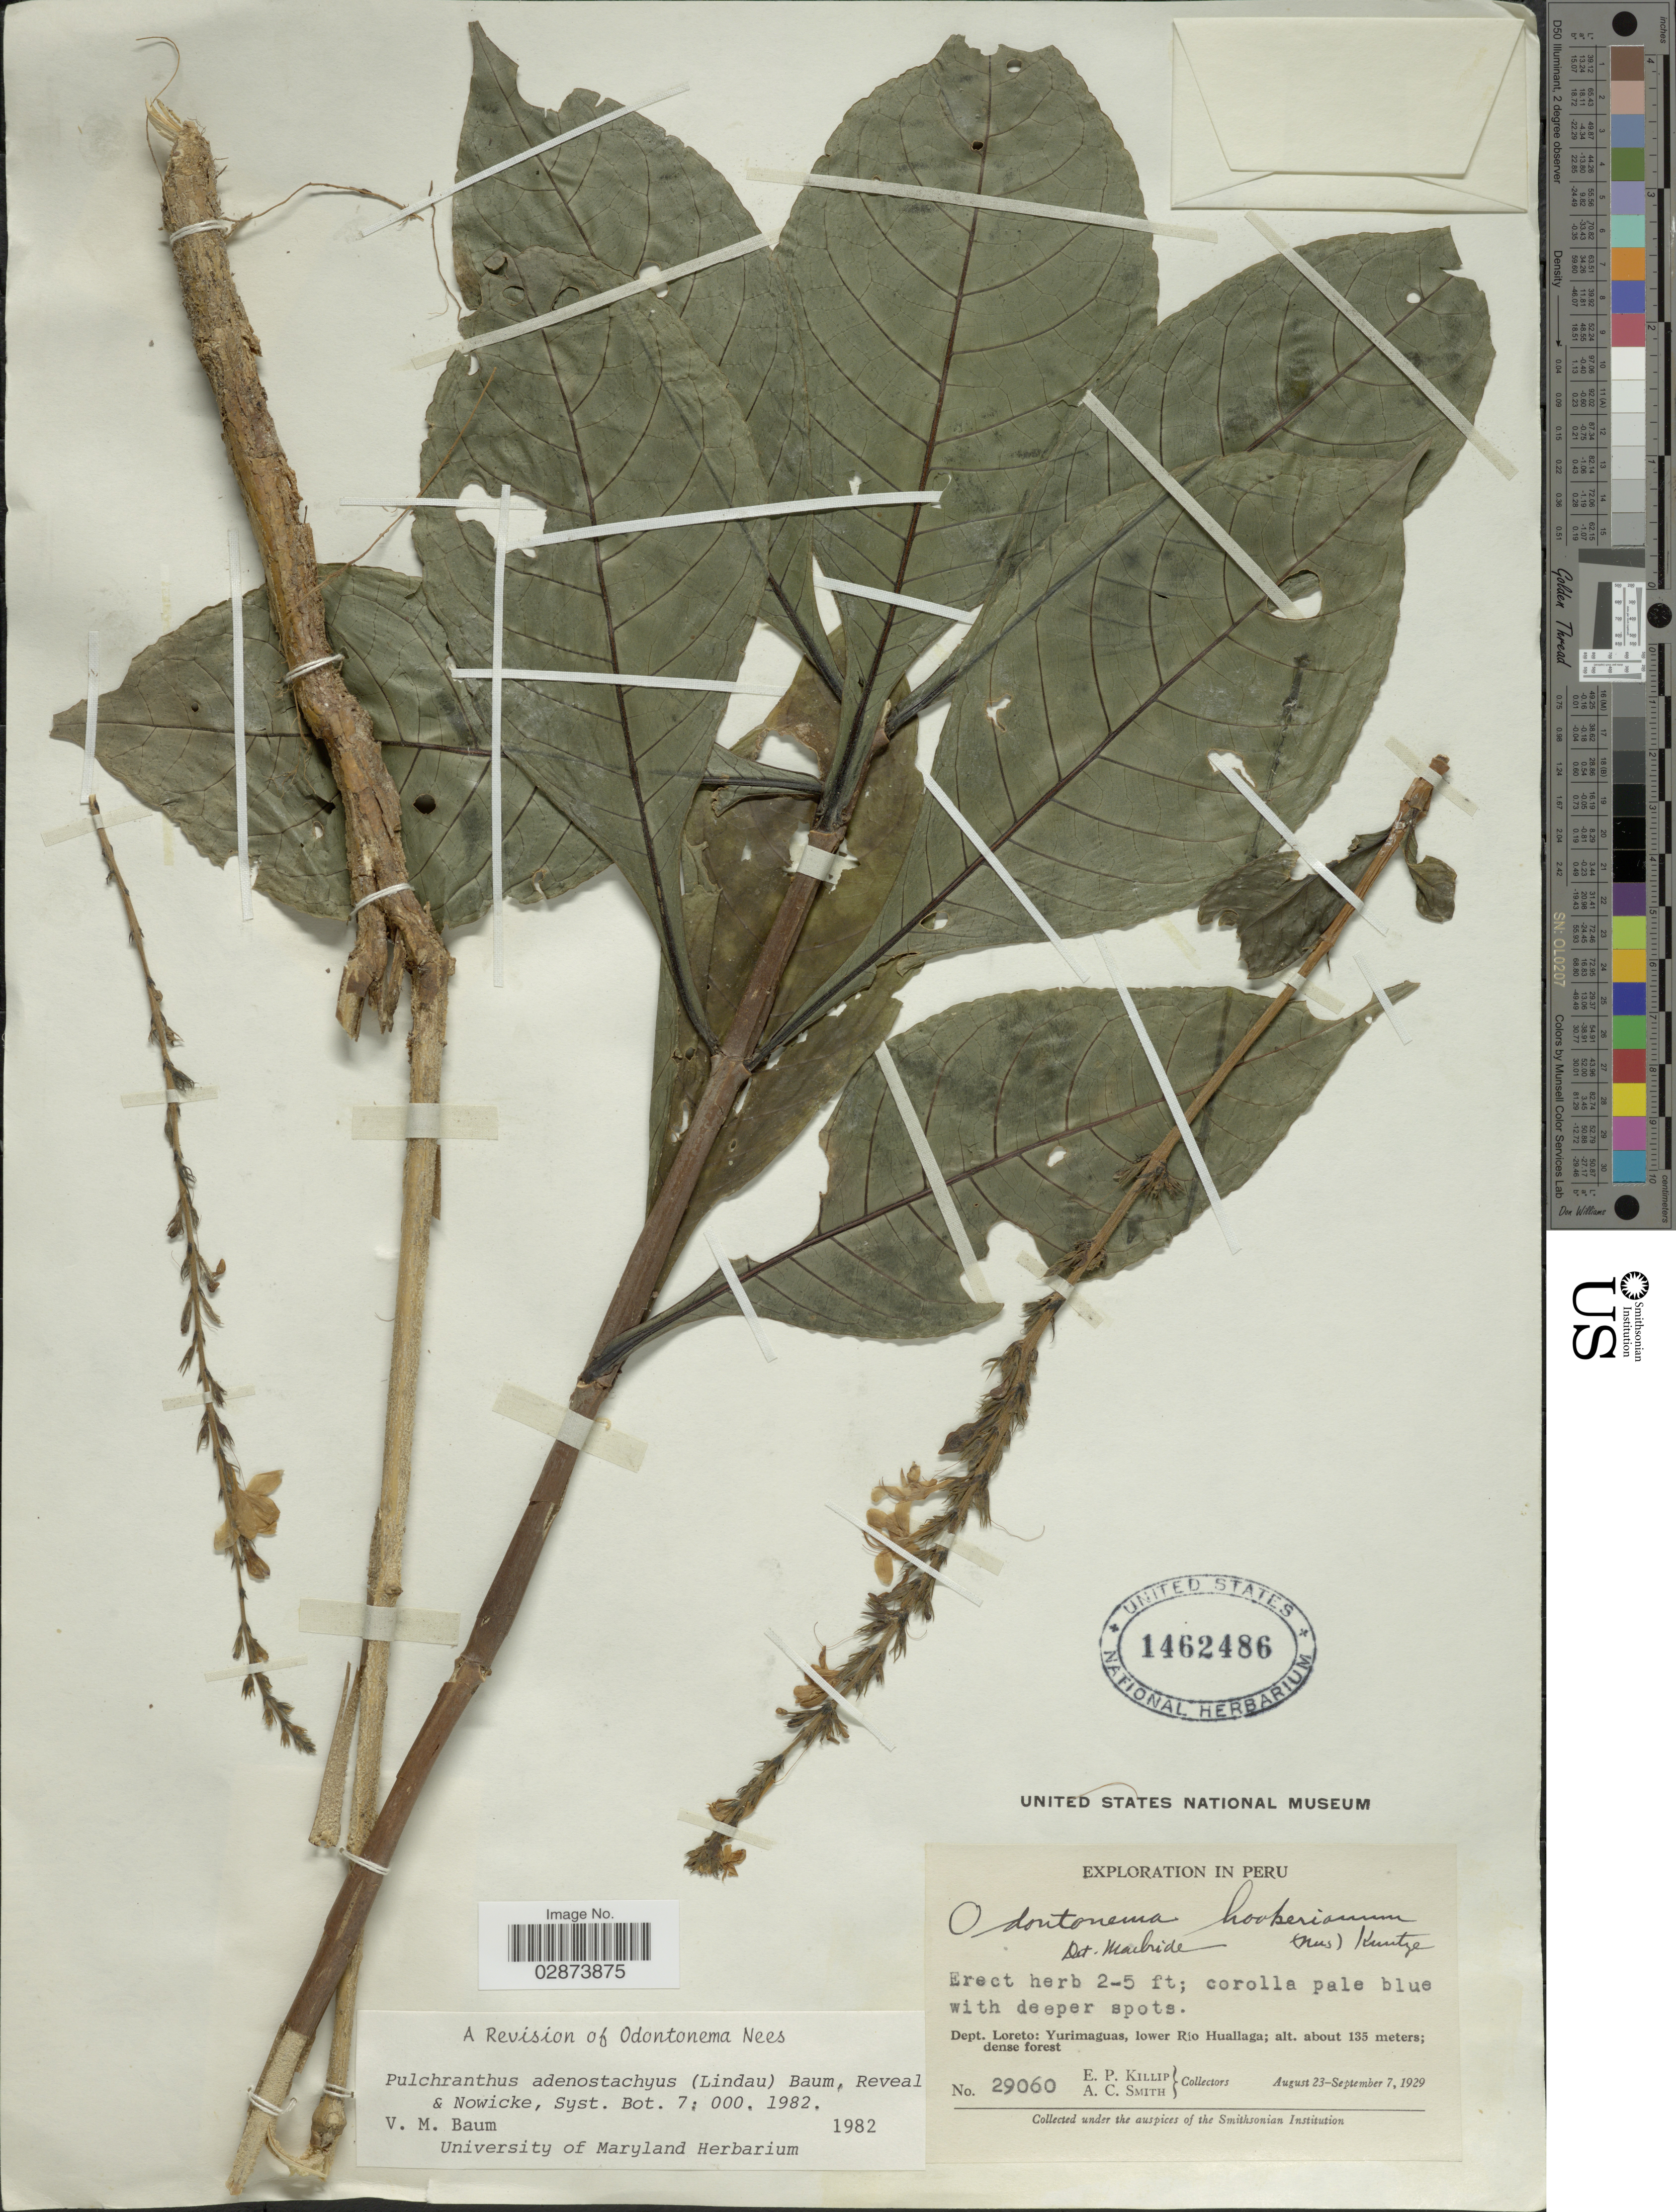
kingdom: Plantae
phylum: Tracheophyta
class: Magnoliopsida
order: Lamiales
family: Acanthaceae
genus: Pulchranthus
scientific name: Pulchranthus adenostachyus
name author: (Lindau) V.M. Baum et al.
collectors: E. P. Killip & A. C. Smith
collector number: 29060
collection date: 1929-08-23/1929-09-07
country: Peru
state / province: Loreto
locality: Dept. Loreto: Yurimaguas, lower Rio Huallaga.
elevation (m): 135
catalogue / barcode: US 1462486